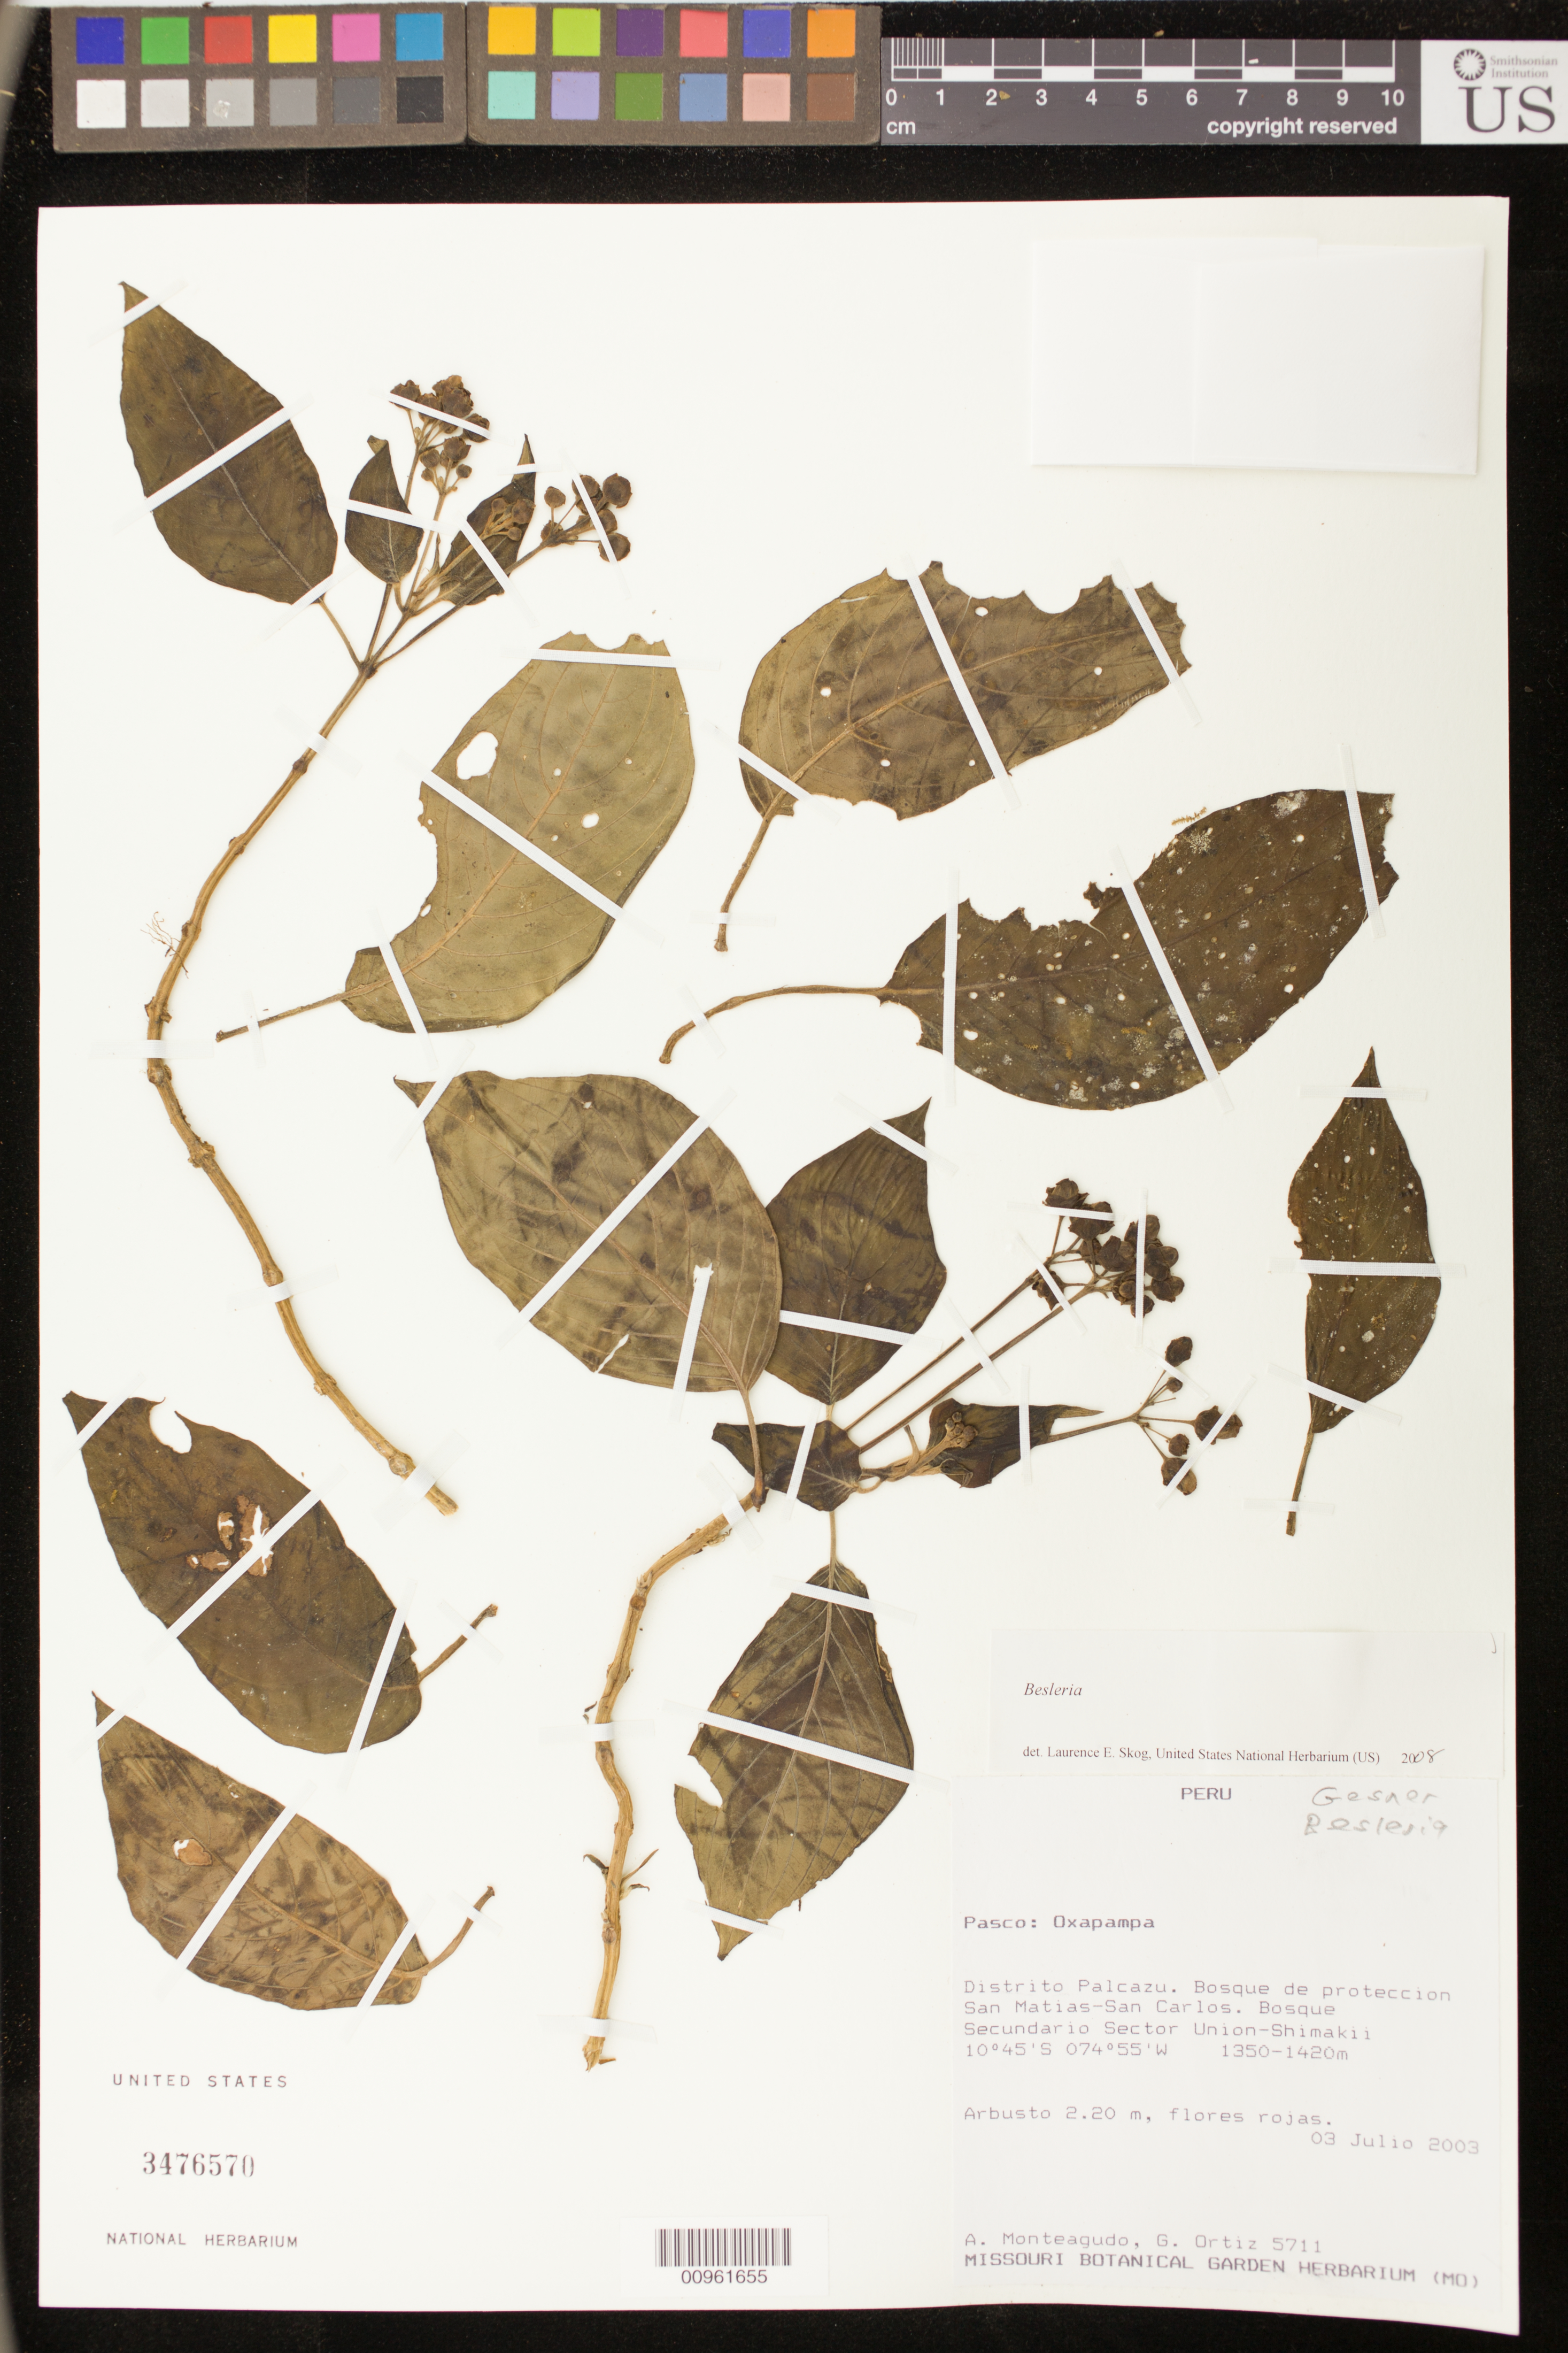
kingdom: Plantae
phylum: Tracheophyta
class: Magnoliopsida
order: Lamiales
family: Gesneriaceae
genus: Besleria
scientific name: Besleria sp.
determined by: Skog, Laurence E.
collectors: A. Monteagudo & G. Ortiz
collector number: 5711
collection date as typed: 03 Jul 2003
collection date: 2003-07-03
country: Peru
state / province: Pasco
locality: Pasco: Oxapampa. Distrito Palcazu, Bosque de proteccion San Matias-San Carlos. Bosque secundario Sector Union-Shimakii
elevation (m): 1350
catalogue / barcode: US 3476570